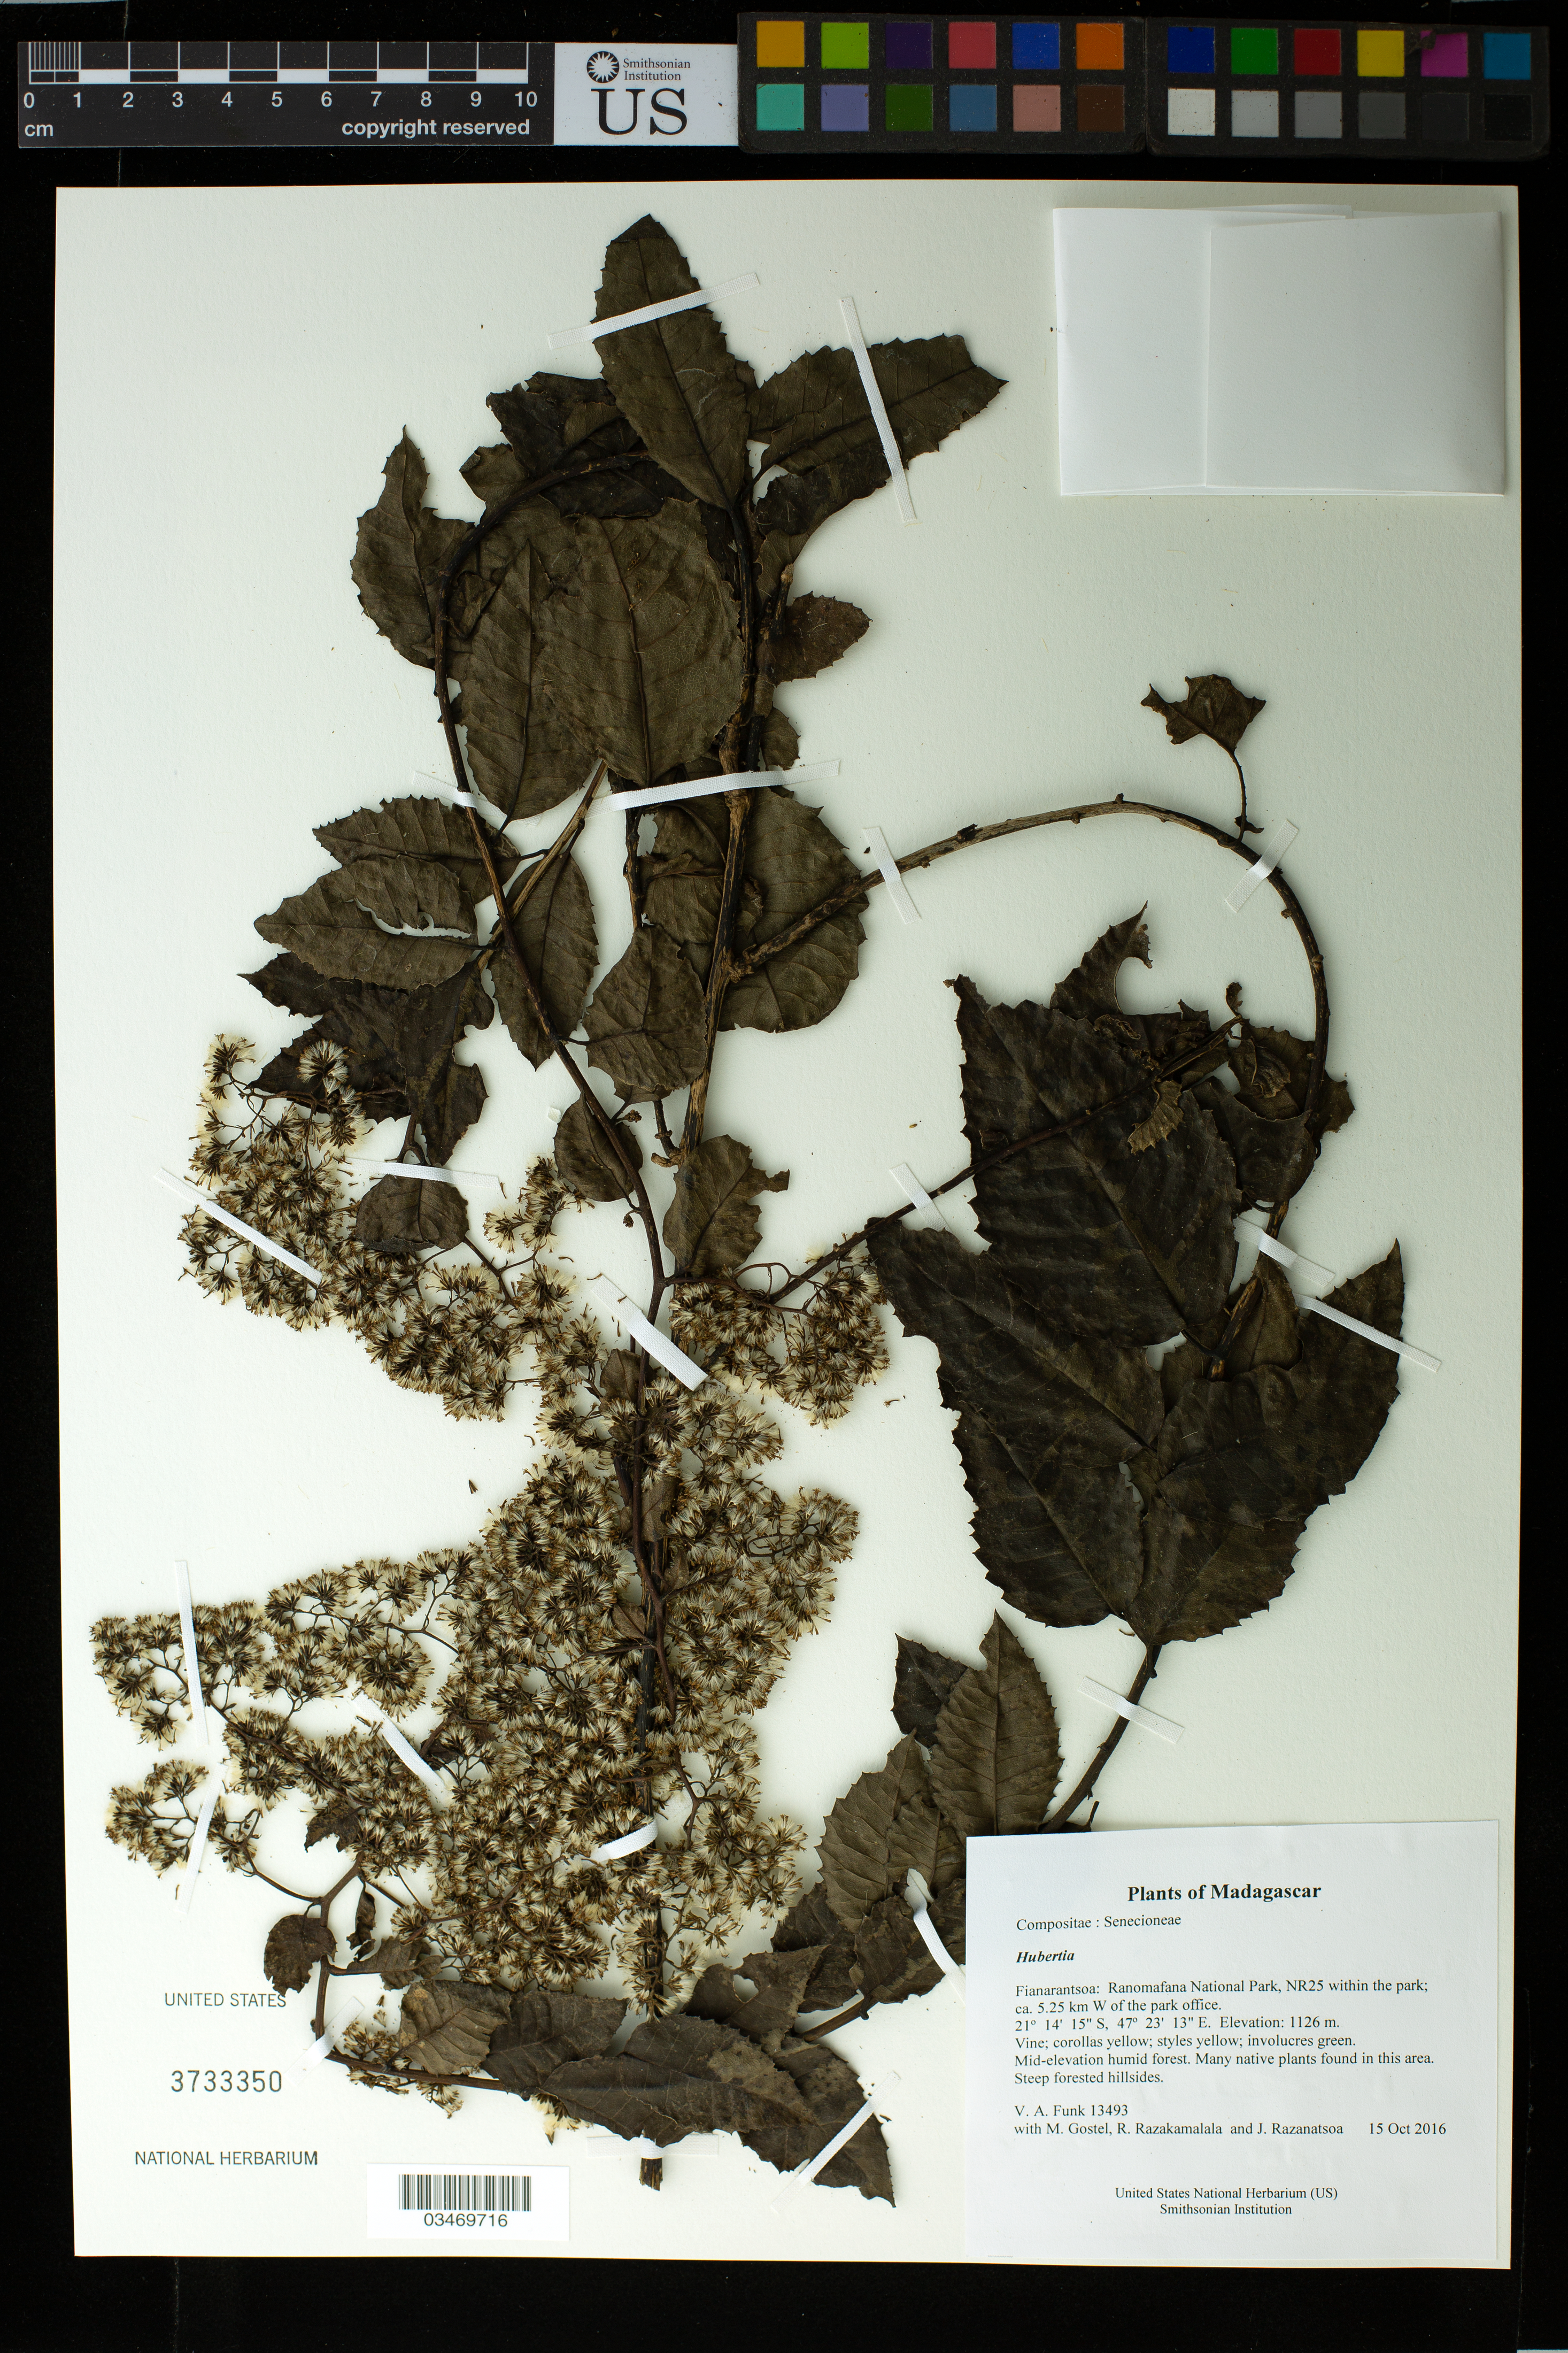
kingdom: Plantae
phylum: Tracheophyta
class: Magnoliopsida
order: Asterales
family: Asteraceae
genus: Hubertia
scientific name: Hubertia sp.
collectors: M. R. Gostel, R. Razakamalala & J. Razanatsoa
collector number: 13493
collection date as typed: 15 Oct 2016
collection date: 2016-10-15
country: Madagascar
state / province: Haute Matsiatra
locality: Ranomafana National Park, NR25 within the park; ca. 5.25 km W of the park office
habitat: Mid-elevation humid forest. Many native plants found in this area. Steep forested hillsides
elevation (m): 1126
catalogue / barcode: US 3733350